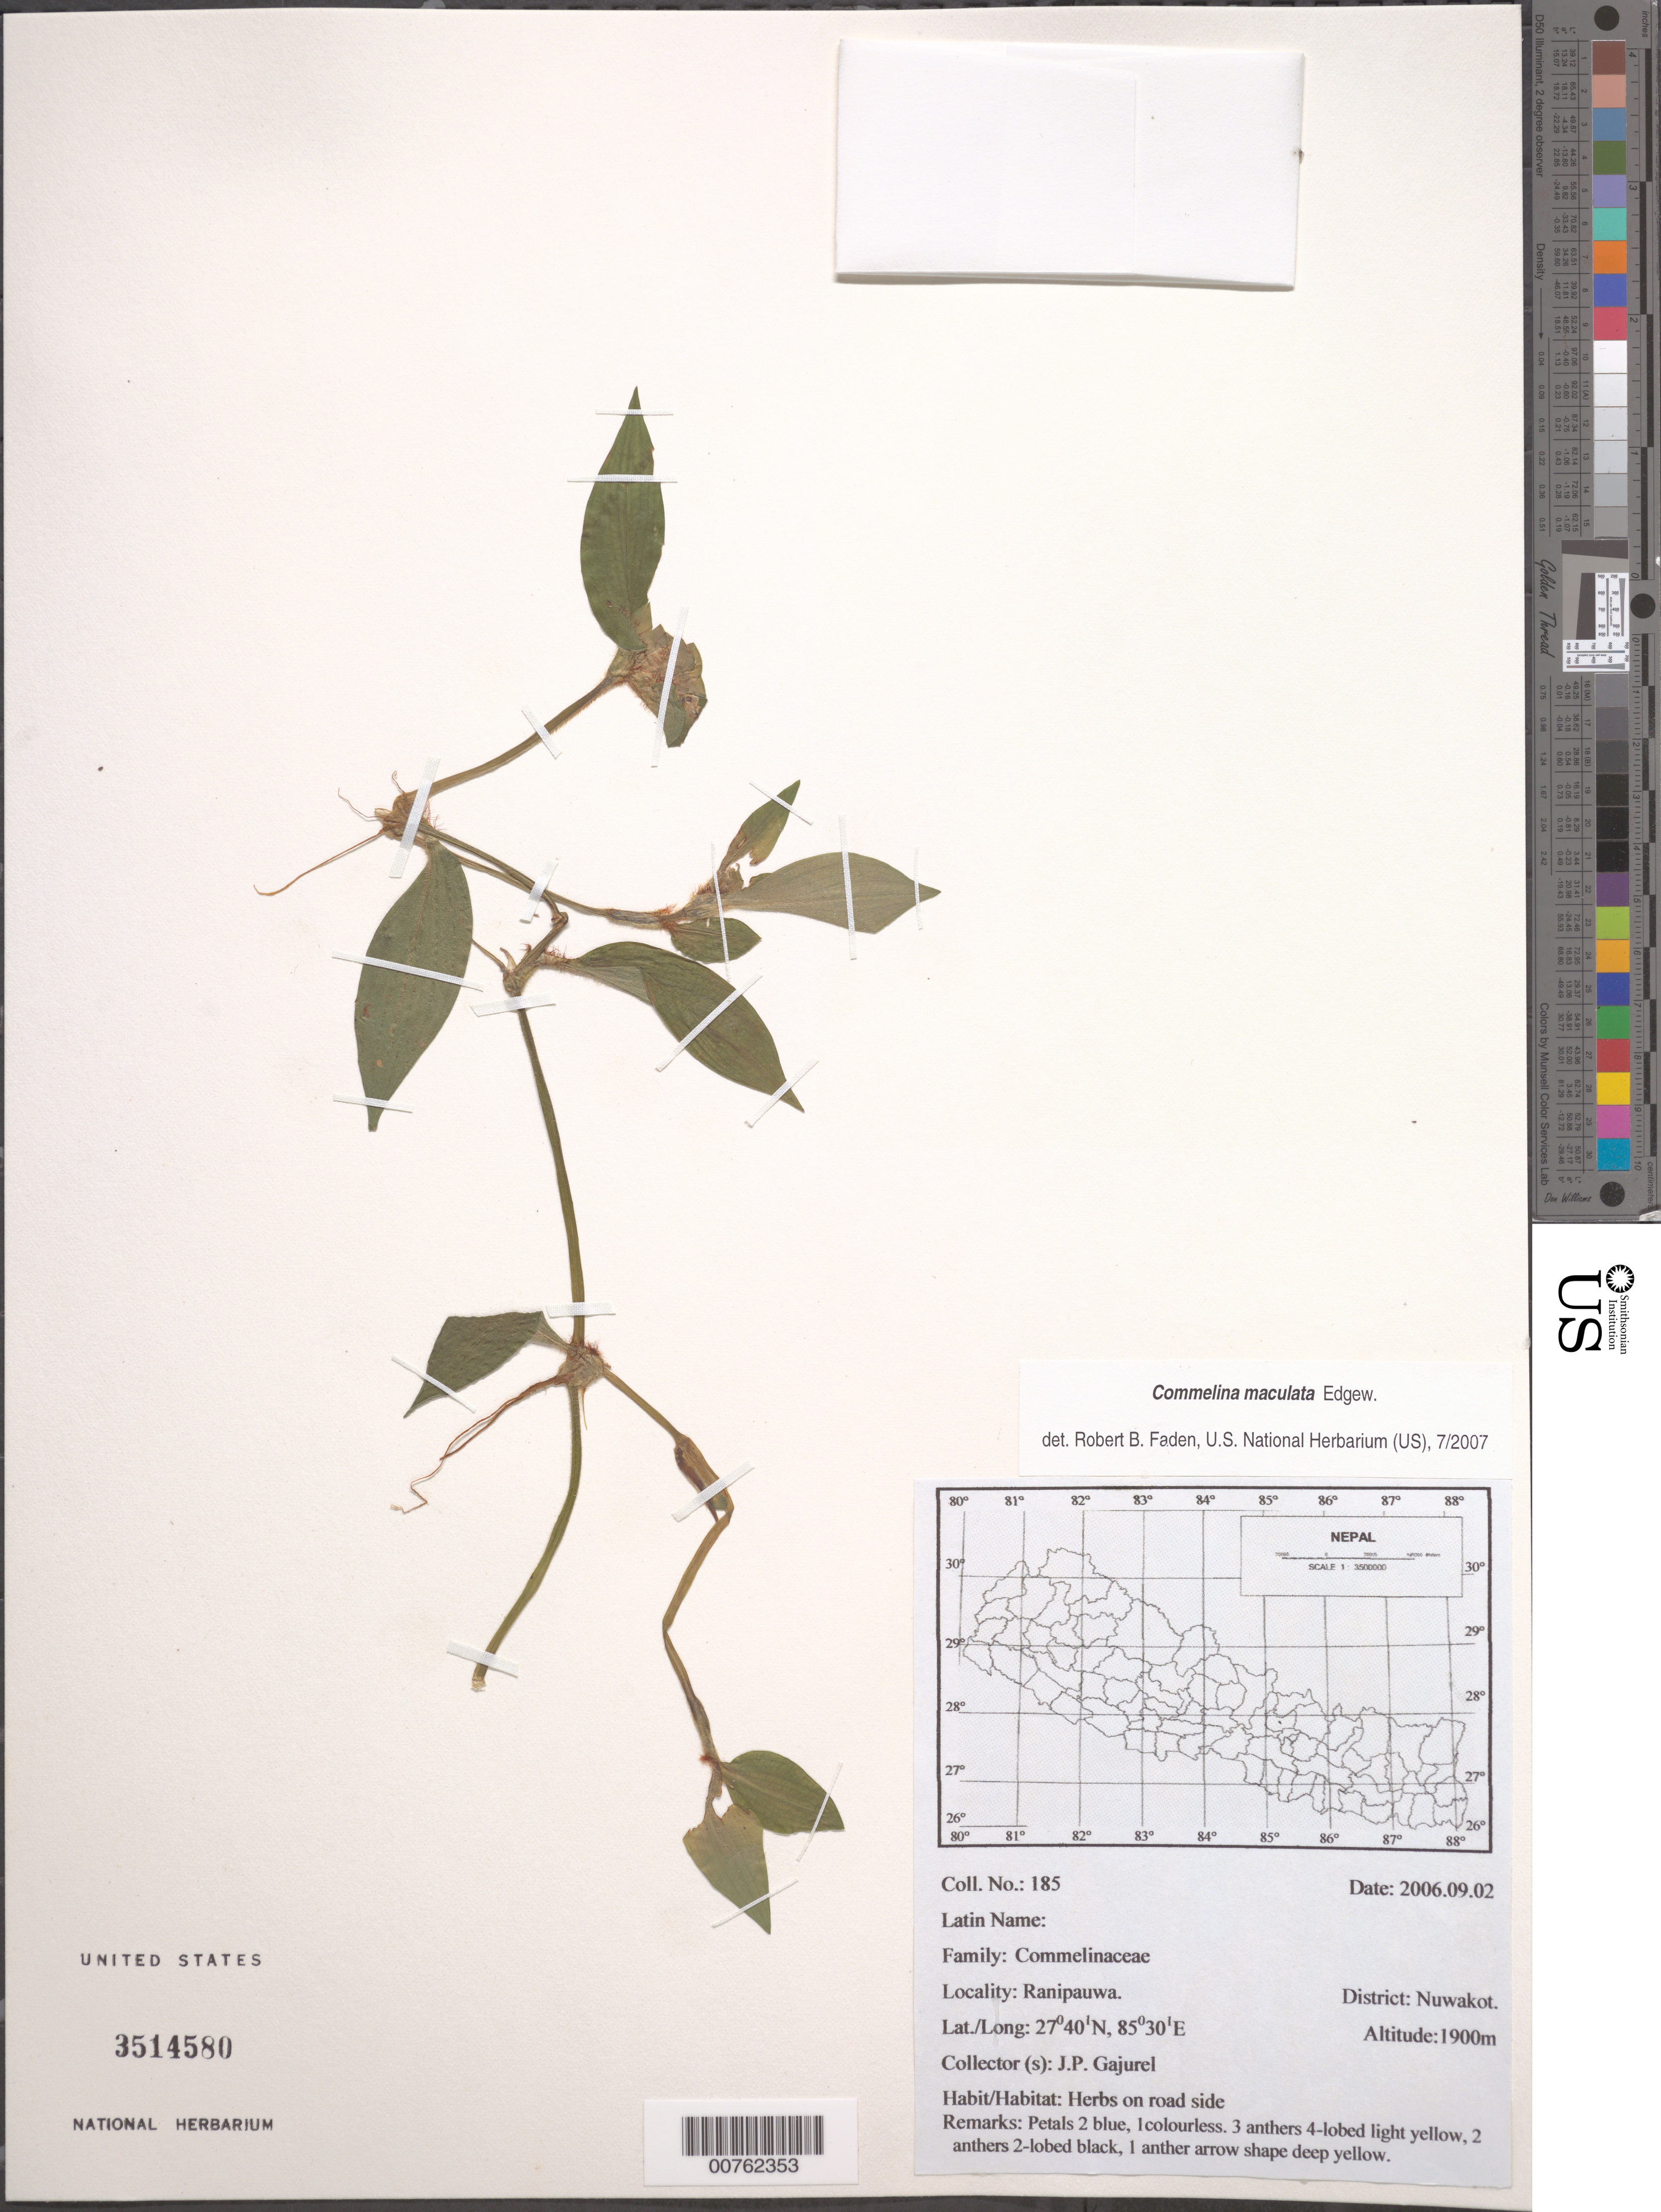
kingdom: Plantae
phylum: Tracheophyta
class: Liliopsida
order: Commelinales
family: Commelinaceae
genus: Commelina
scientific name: Commelina maculata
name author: Edgew.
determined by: Faden, Robert B., (US), Smithsonian Institution - National Museum of Natural History (UNITED STATES)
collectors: J. Gajurel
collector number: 185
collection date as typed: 02 Sep 2006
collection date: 2006-09-02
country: Nepal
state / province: Bagmati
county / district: Nuwakot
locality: Ranipauwa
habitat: Herbs on roadside.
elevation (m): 1900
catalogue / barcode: US 3514580